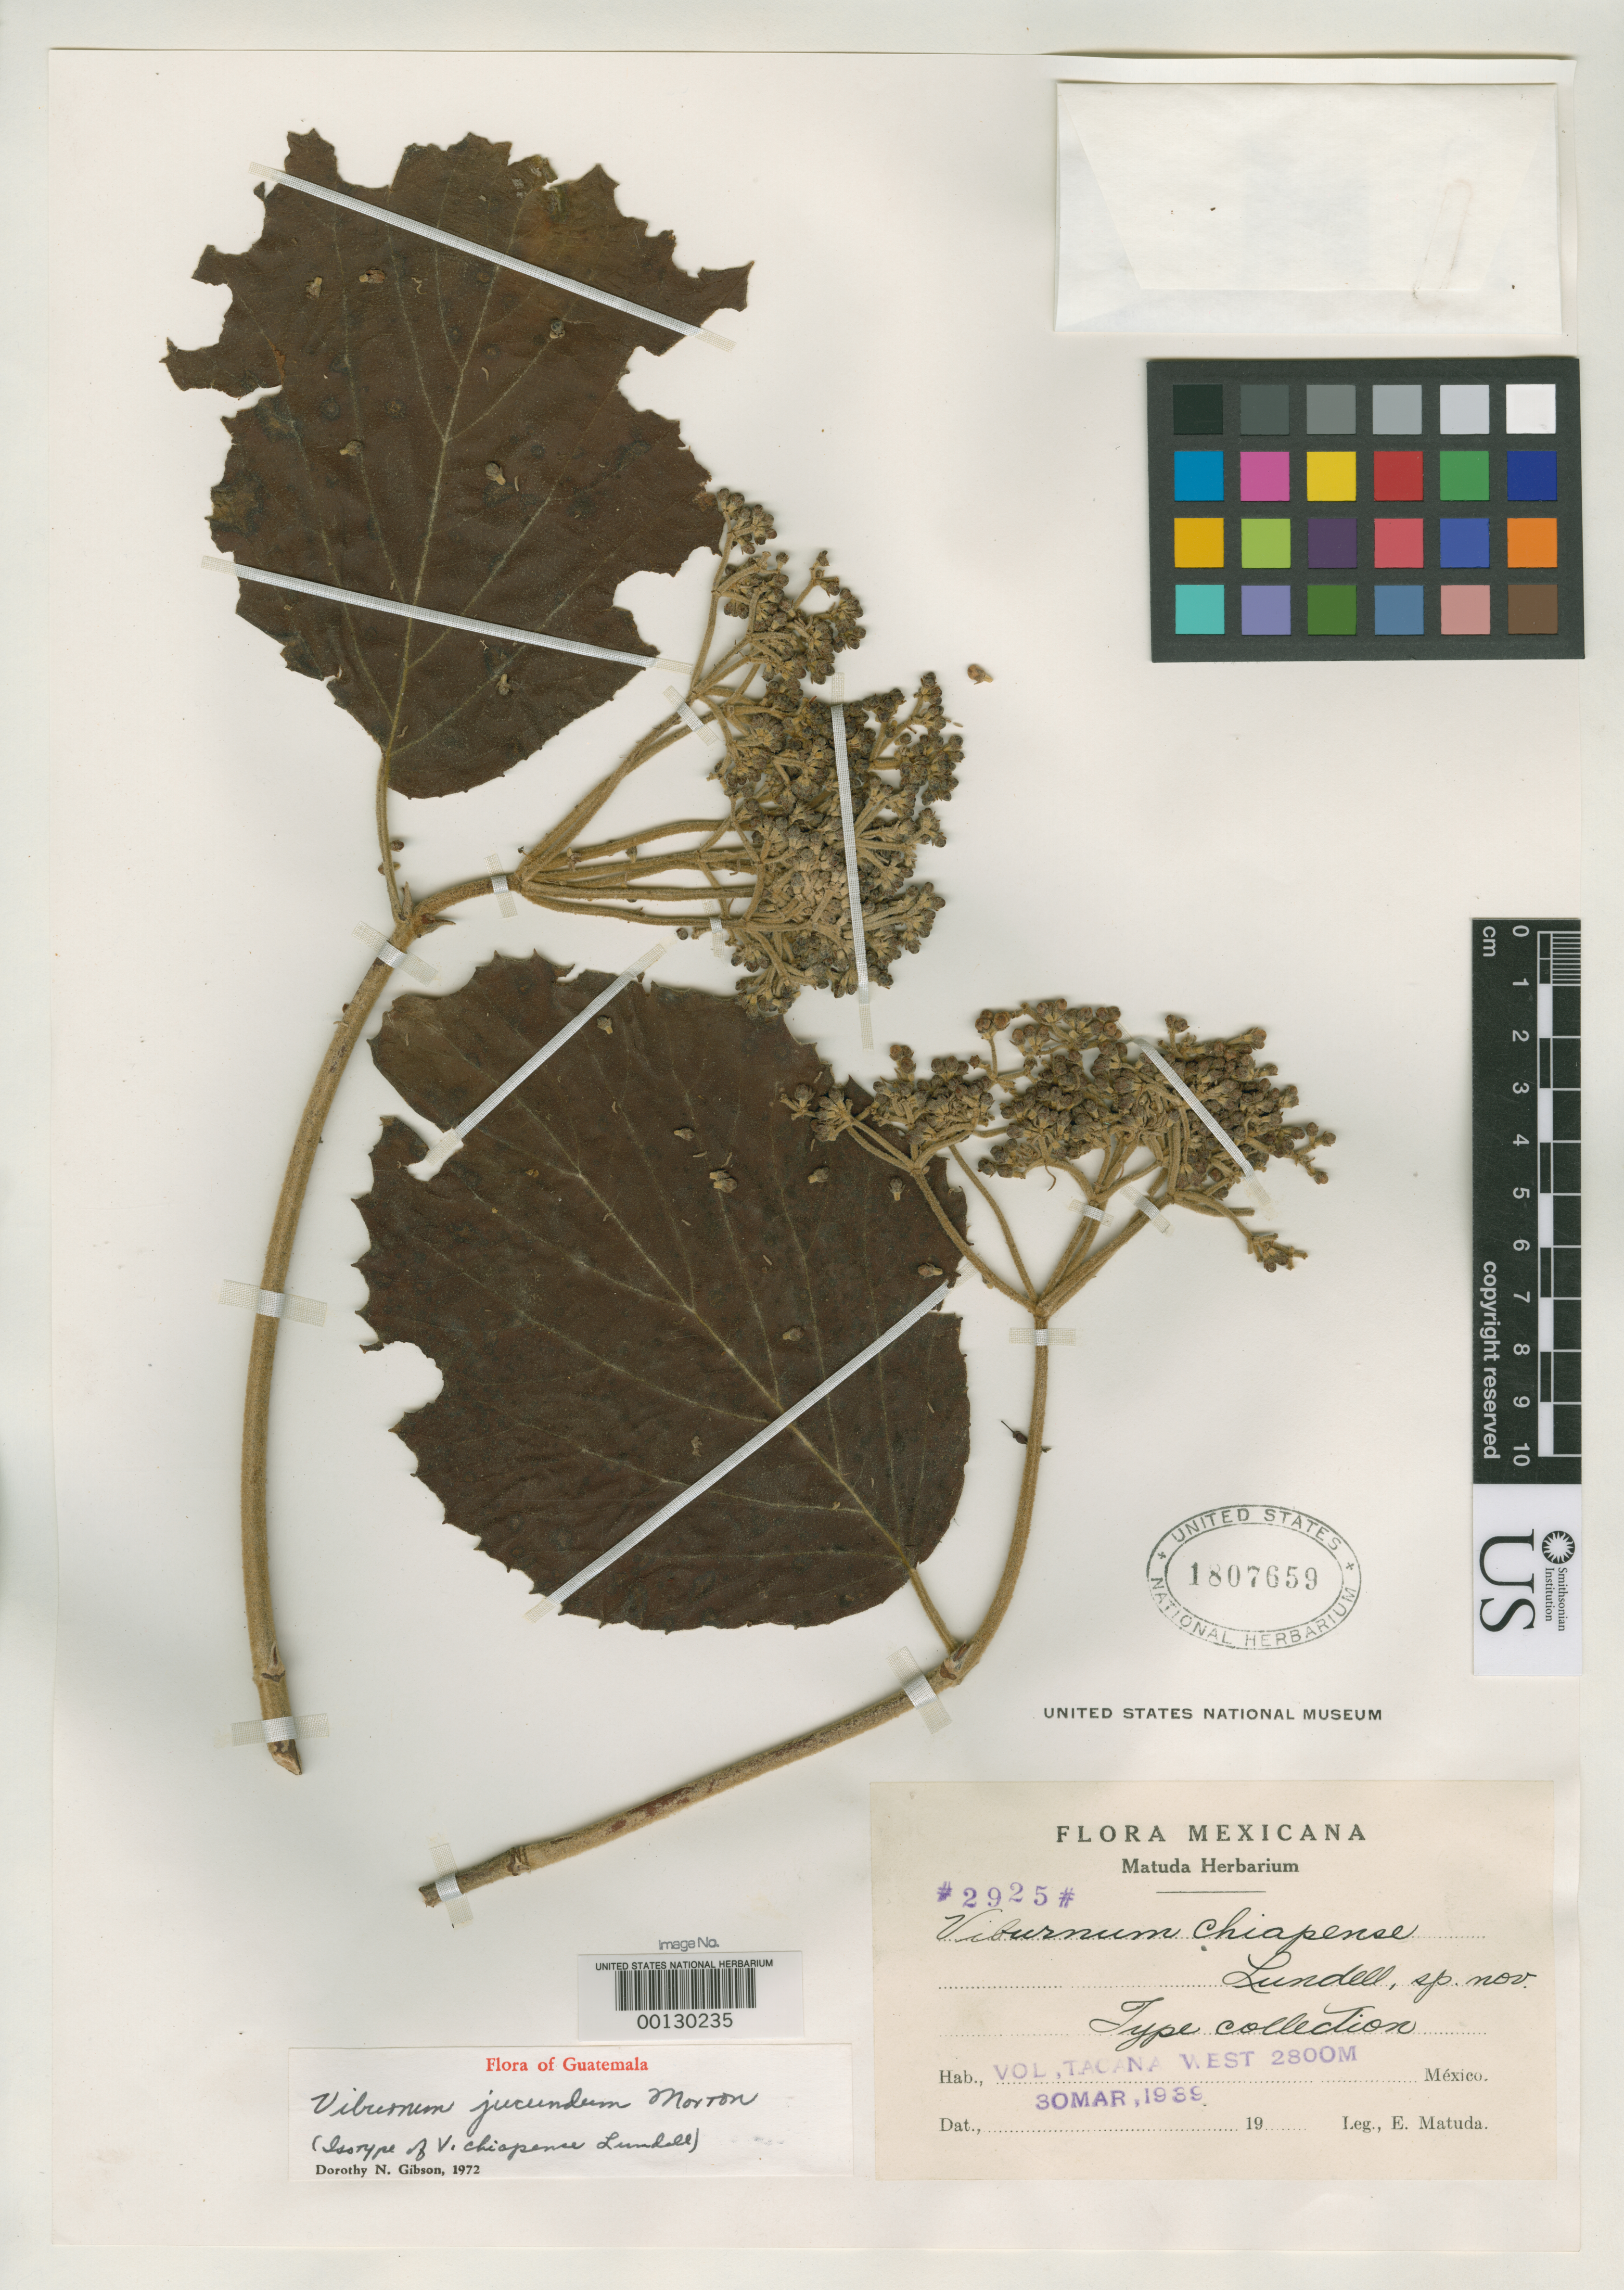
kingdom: Plantae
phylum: Tracheophyta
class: Magnoliopsida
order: Dipsacales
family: Viburnaceae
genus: Viburnum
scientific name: Viburnum chiapense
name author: Lundell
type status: Isotype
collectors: E. Matuda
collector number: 2925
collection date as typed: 30 Mar 1939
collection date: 1939-03-30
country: Mexico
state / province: Chiapas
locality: Volcan Tacana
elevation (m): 2800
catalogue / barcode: US 1807659